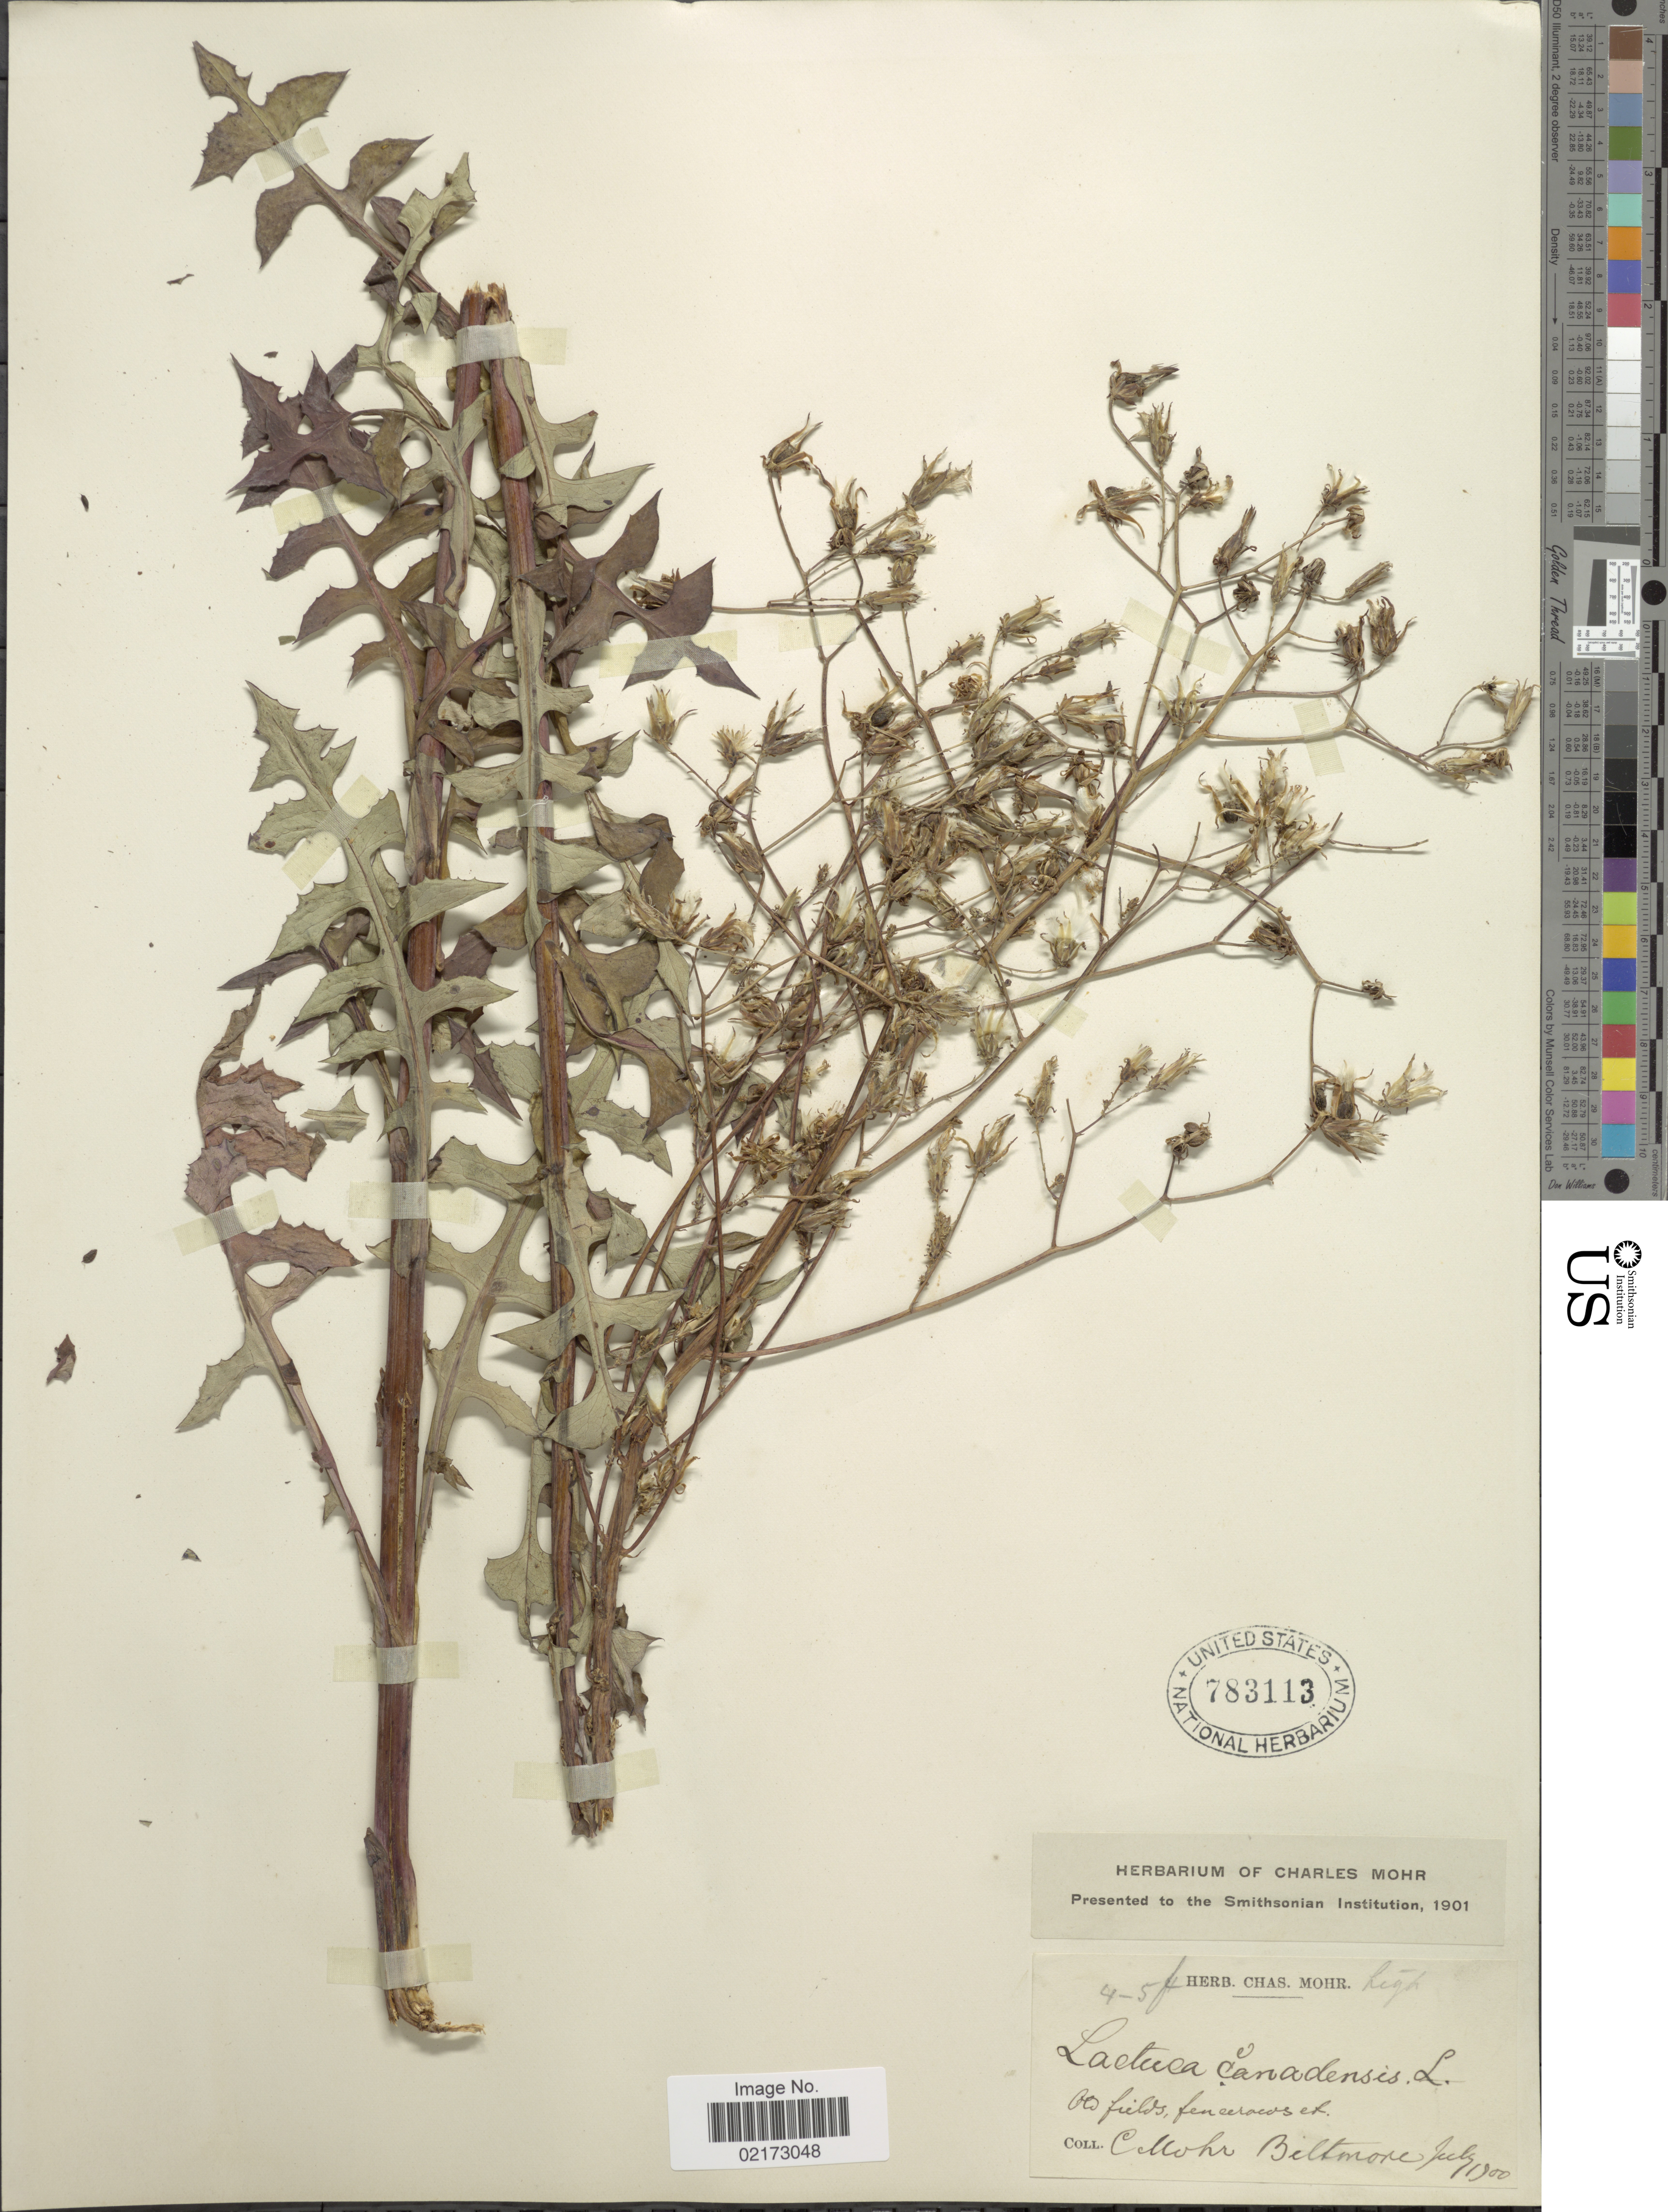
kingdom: Plantae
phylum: Tracheophyta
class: Magnoliopsida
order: Asterales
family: Asteraceae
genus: Lactuca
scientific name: Lactuca canadensis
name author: L.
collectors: Mohr, C. T. (herbarium)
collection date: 1900-07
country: United States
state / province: Maryland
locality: Biltmore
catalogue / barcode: US 783113